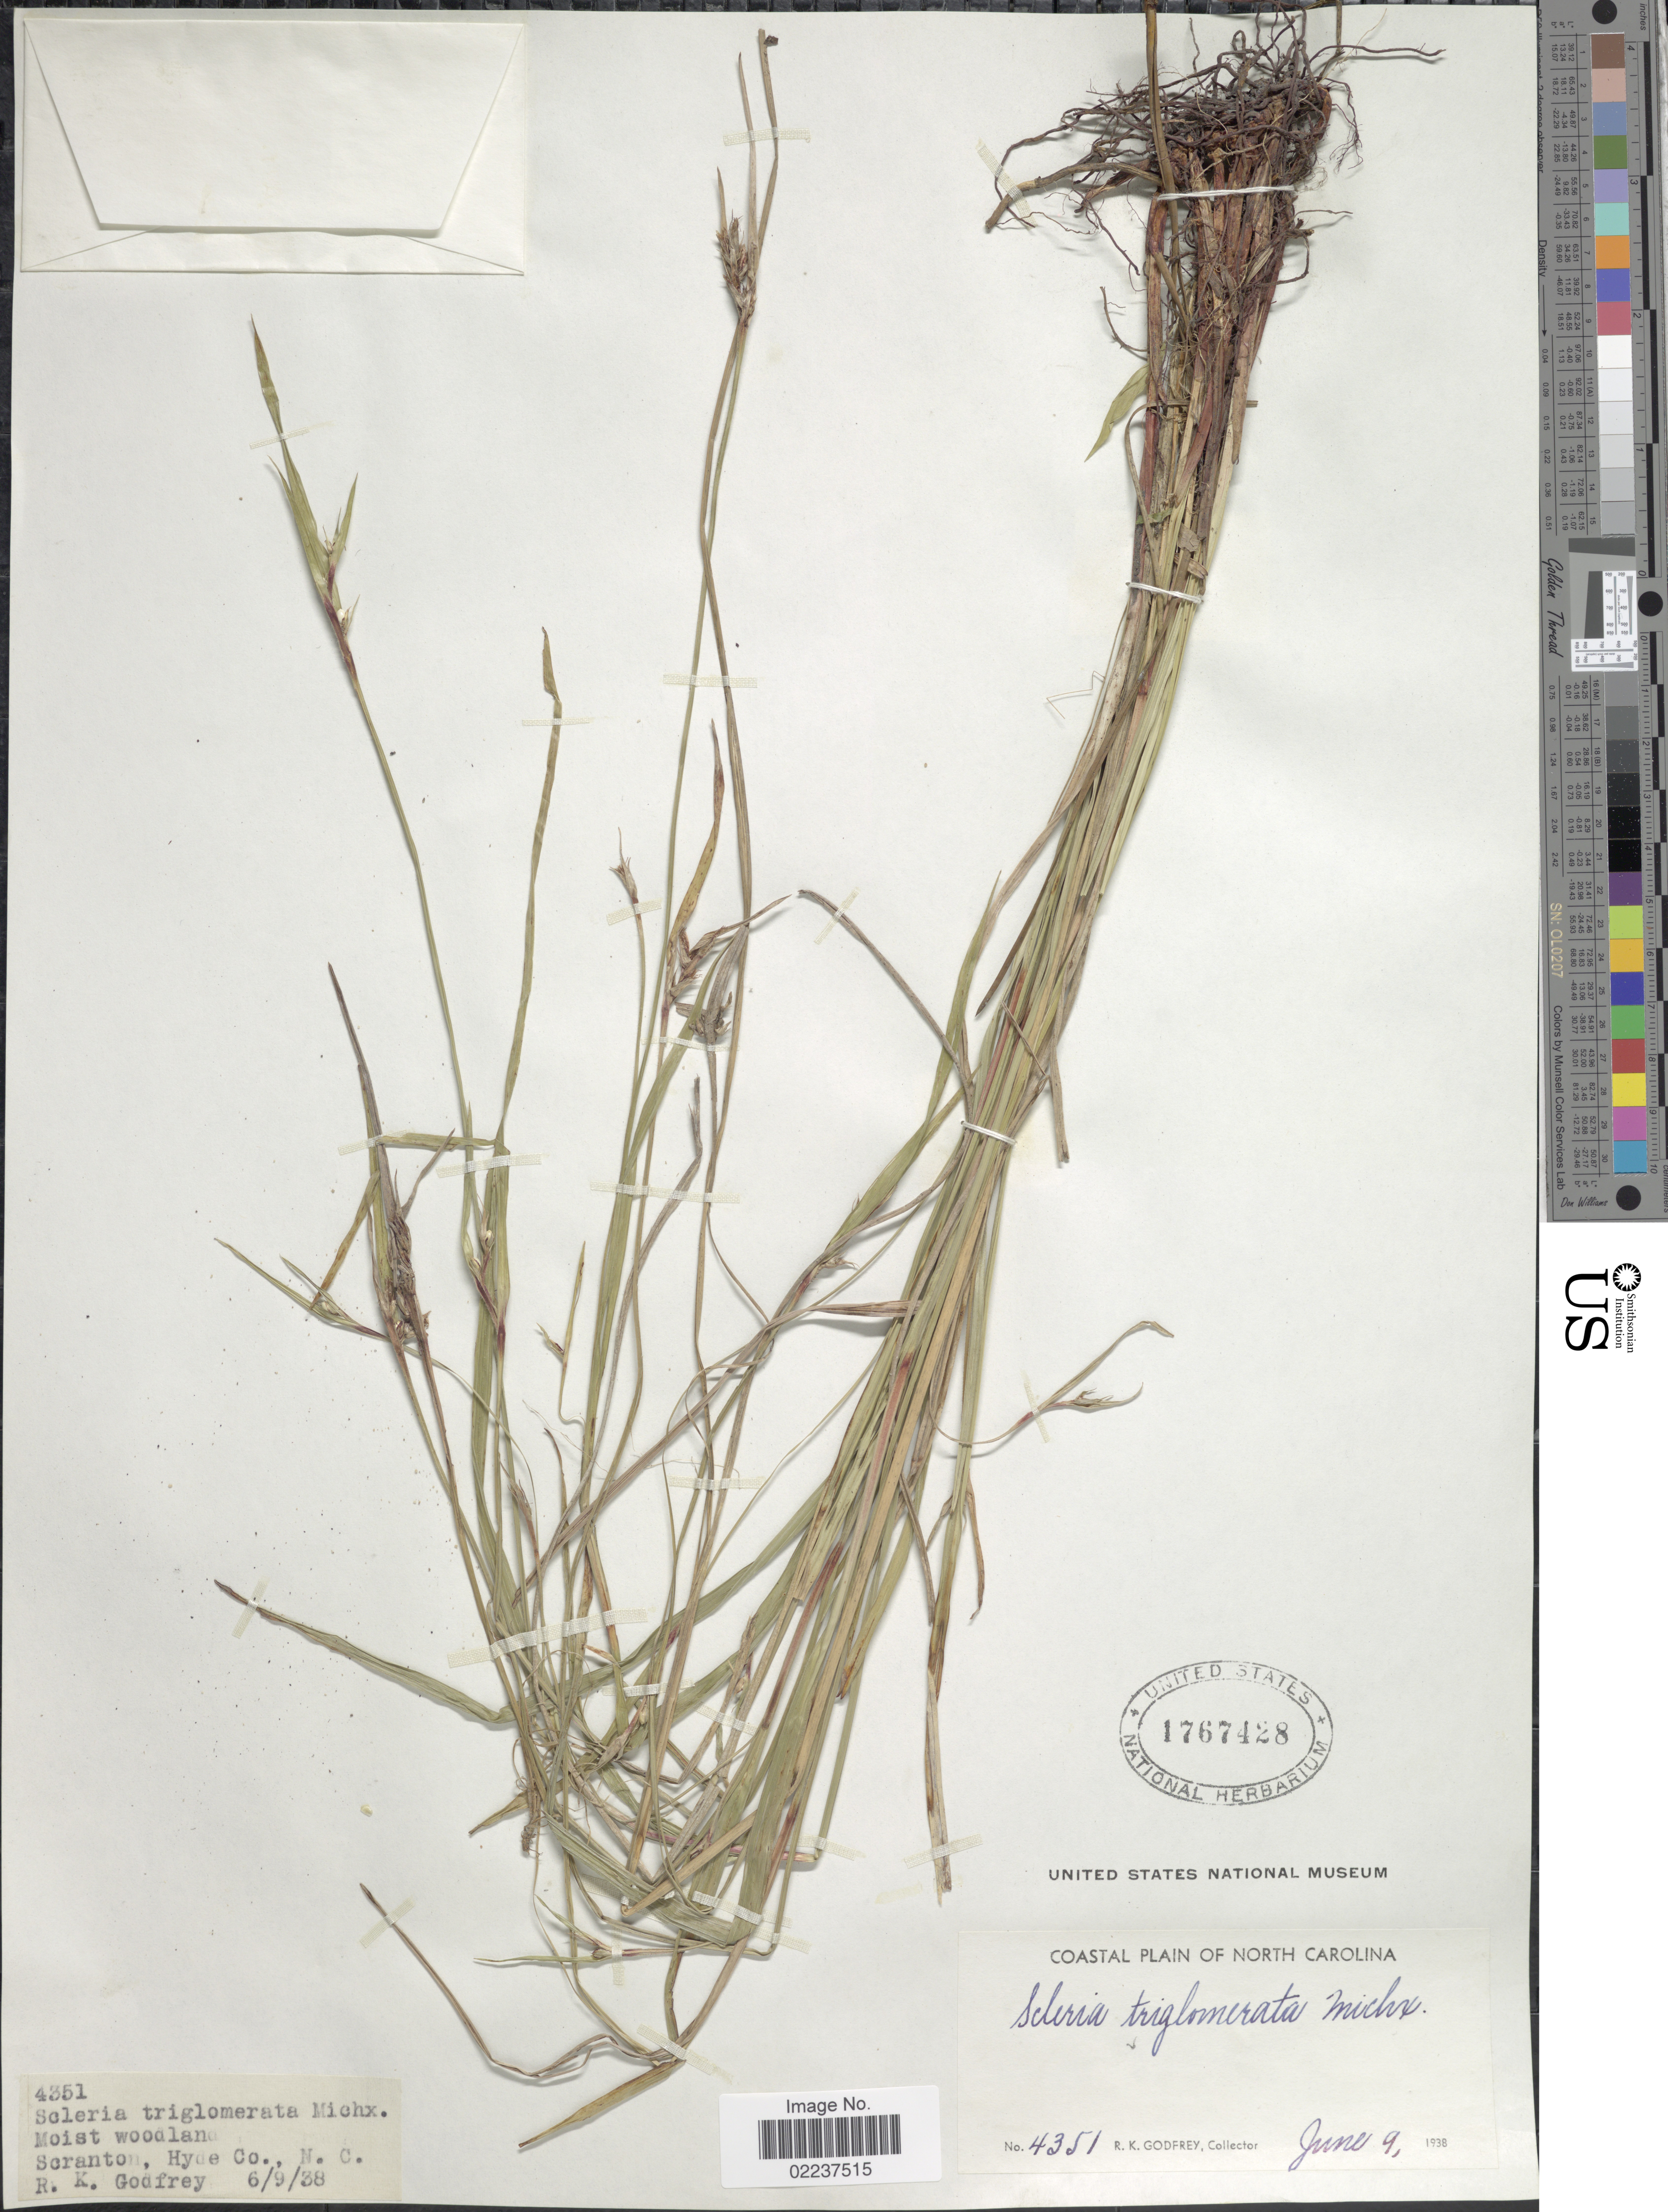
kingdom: Plantae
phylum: Tracheophyta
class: Liliopsida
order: Poales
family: Cyperaceae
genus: Scleria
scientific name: Scleria triglomerata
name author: Michx.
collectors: R. K. Godfrey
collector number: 351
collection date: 1938-06-09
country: United States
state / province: North Carolina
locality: Coastal Plain of North Carolina, Scranton, Hyde Co.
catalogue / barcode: US 1767428